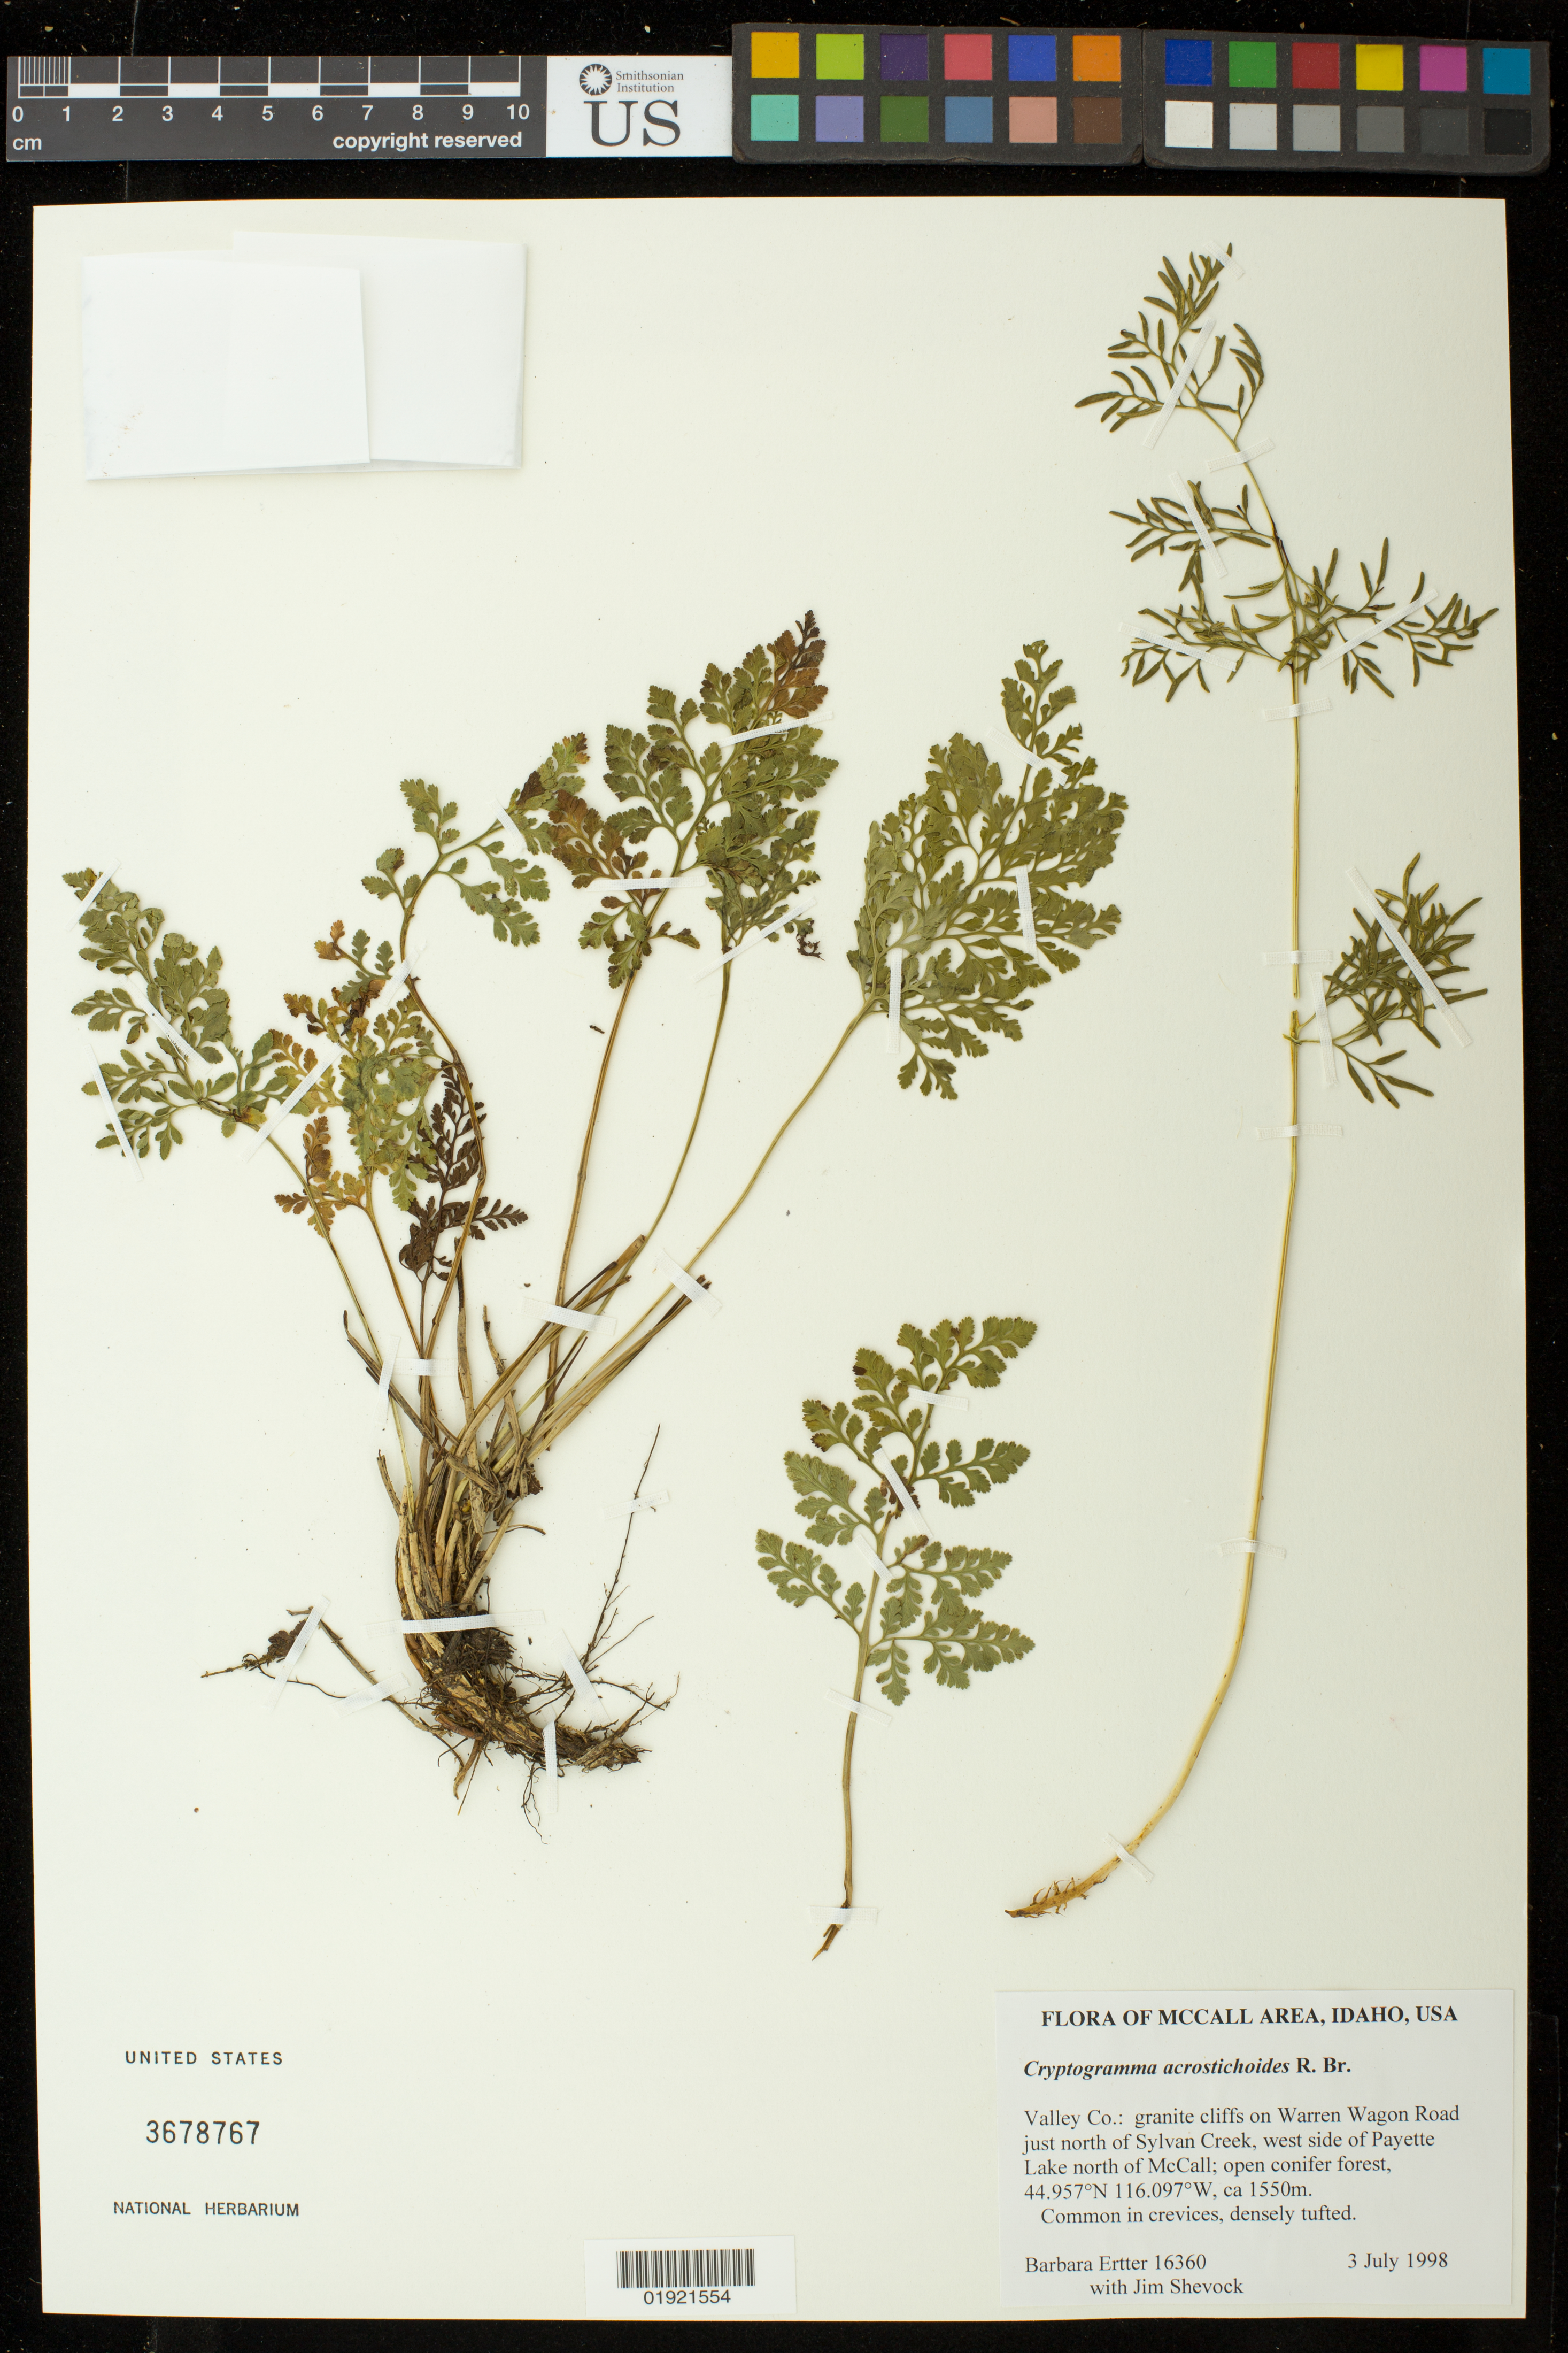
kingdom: Plantae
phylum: Tracheophyta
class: Polypodiopsida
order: Polypodiales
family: Pteridaceae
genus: Cryptogramma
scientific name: Cryptogramma acrostichoides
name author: R. Br.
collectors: B. Ertter & J. R. Shevock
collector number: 16360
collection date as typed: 3 July 1998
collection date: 1998-07-03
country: United States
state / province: Idaho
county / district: Valley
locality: granite cliffs on Warren Wagon Road just north of Sylvan Creek, west side of Payette Lake north of McCall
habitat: Open conifer forest, common in crevices, densely tufted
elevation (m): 1550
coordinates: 44.957 N, 116.097 W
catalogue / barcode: US 3678767